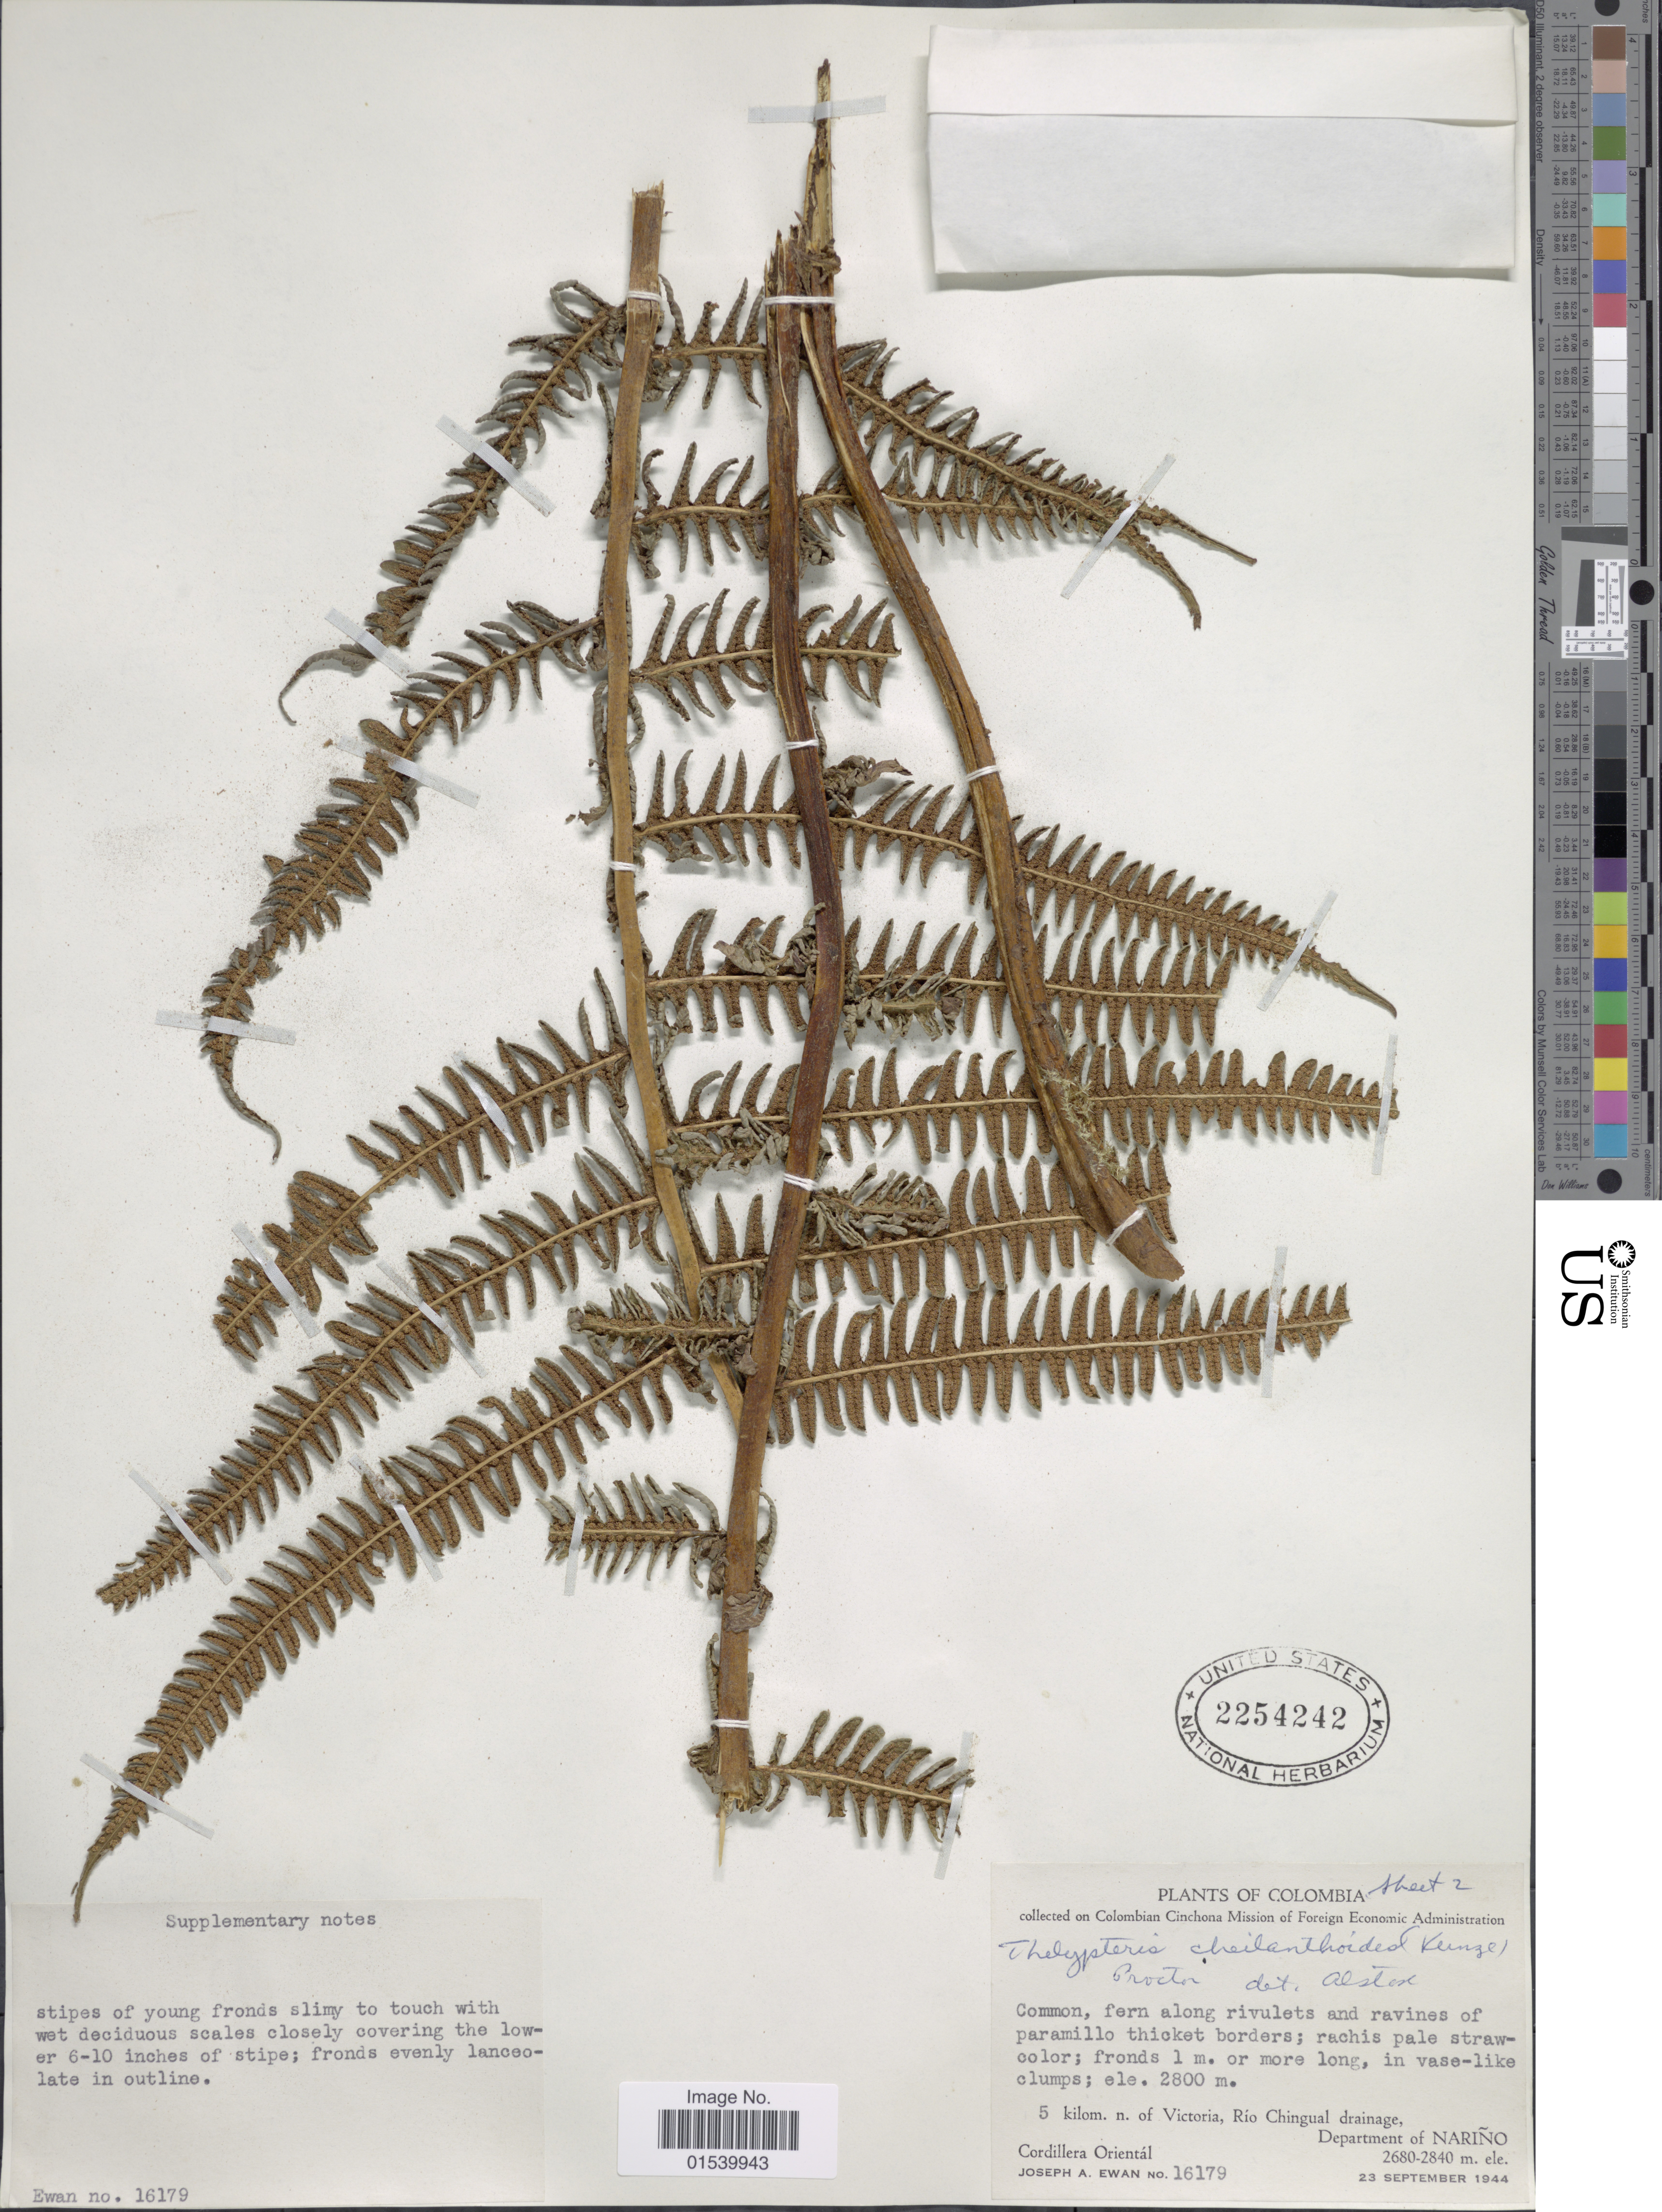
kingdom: Plantae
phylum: Tracheophyta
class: Polypodiopsida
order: Polypodiales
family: Thelypteridaceae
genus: Amauropelta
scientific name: Amauropelta cheilanthoides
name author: (Kunze) Á. Löve & D. Löve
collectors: J. A. Ewan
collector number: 16179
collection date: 1944-09-23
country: Colombia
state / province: Nariño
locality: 5 kilom. n. of Victoria, Rio Chingual drainage, Cordillera Orientál, Deaprtment of Nariño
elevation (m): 2680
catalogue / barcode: US 2254242